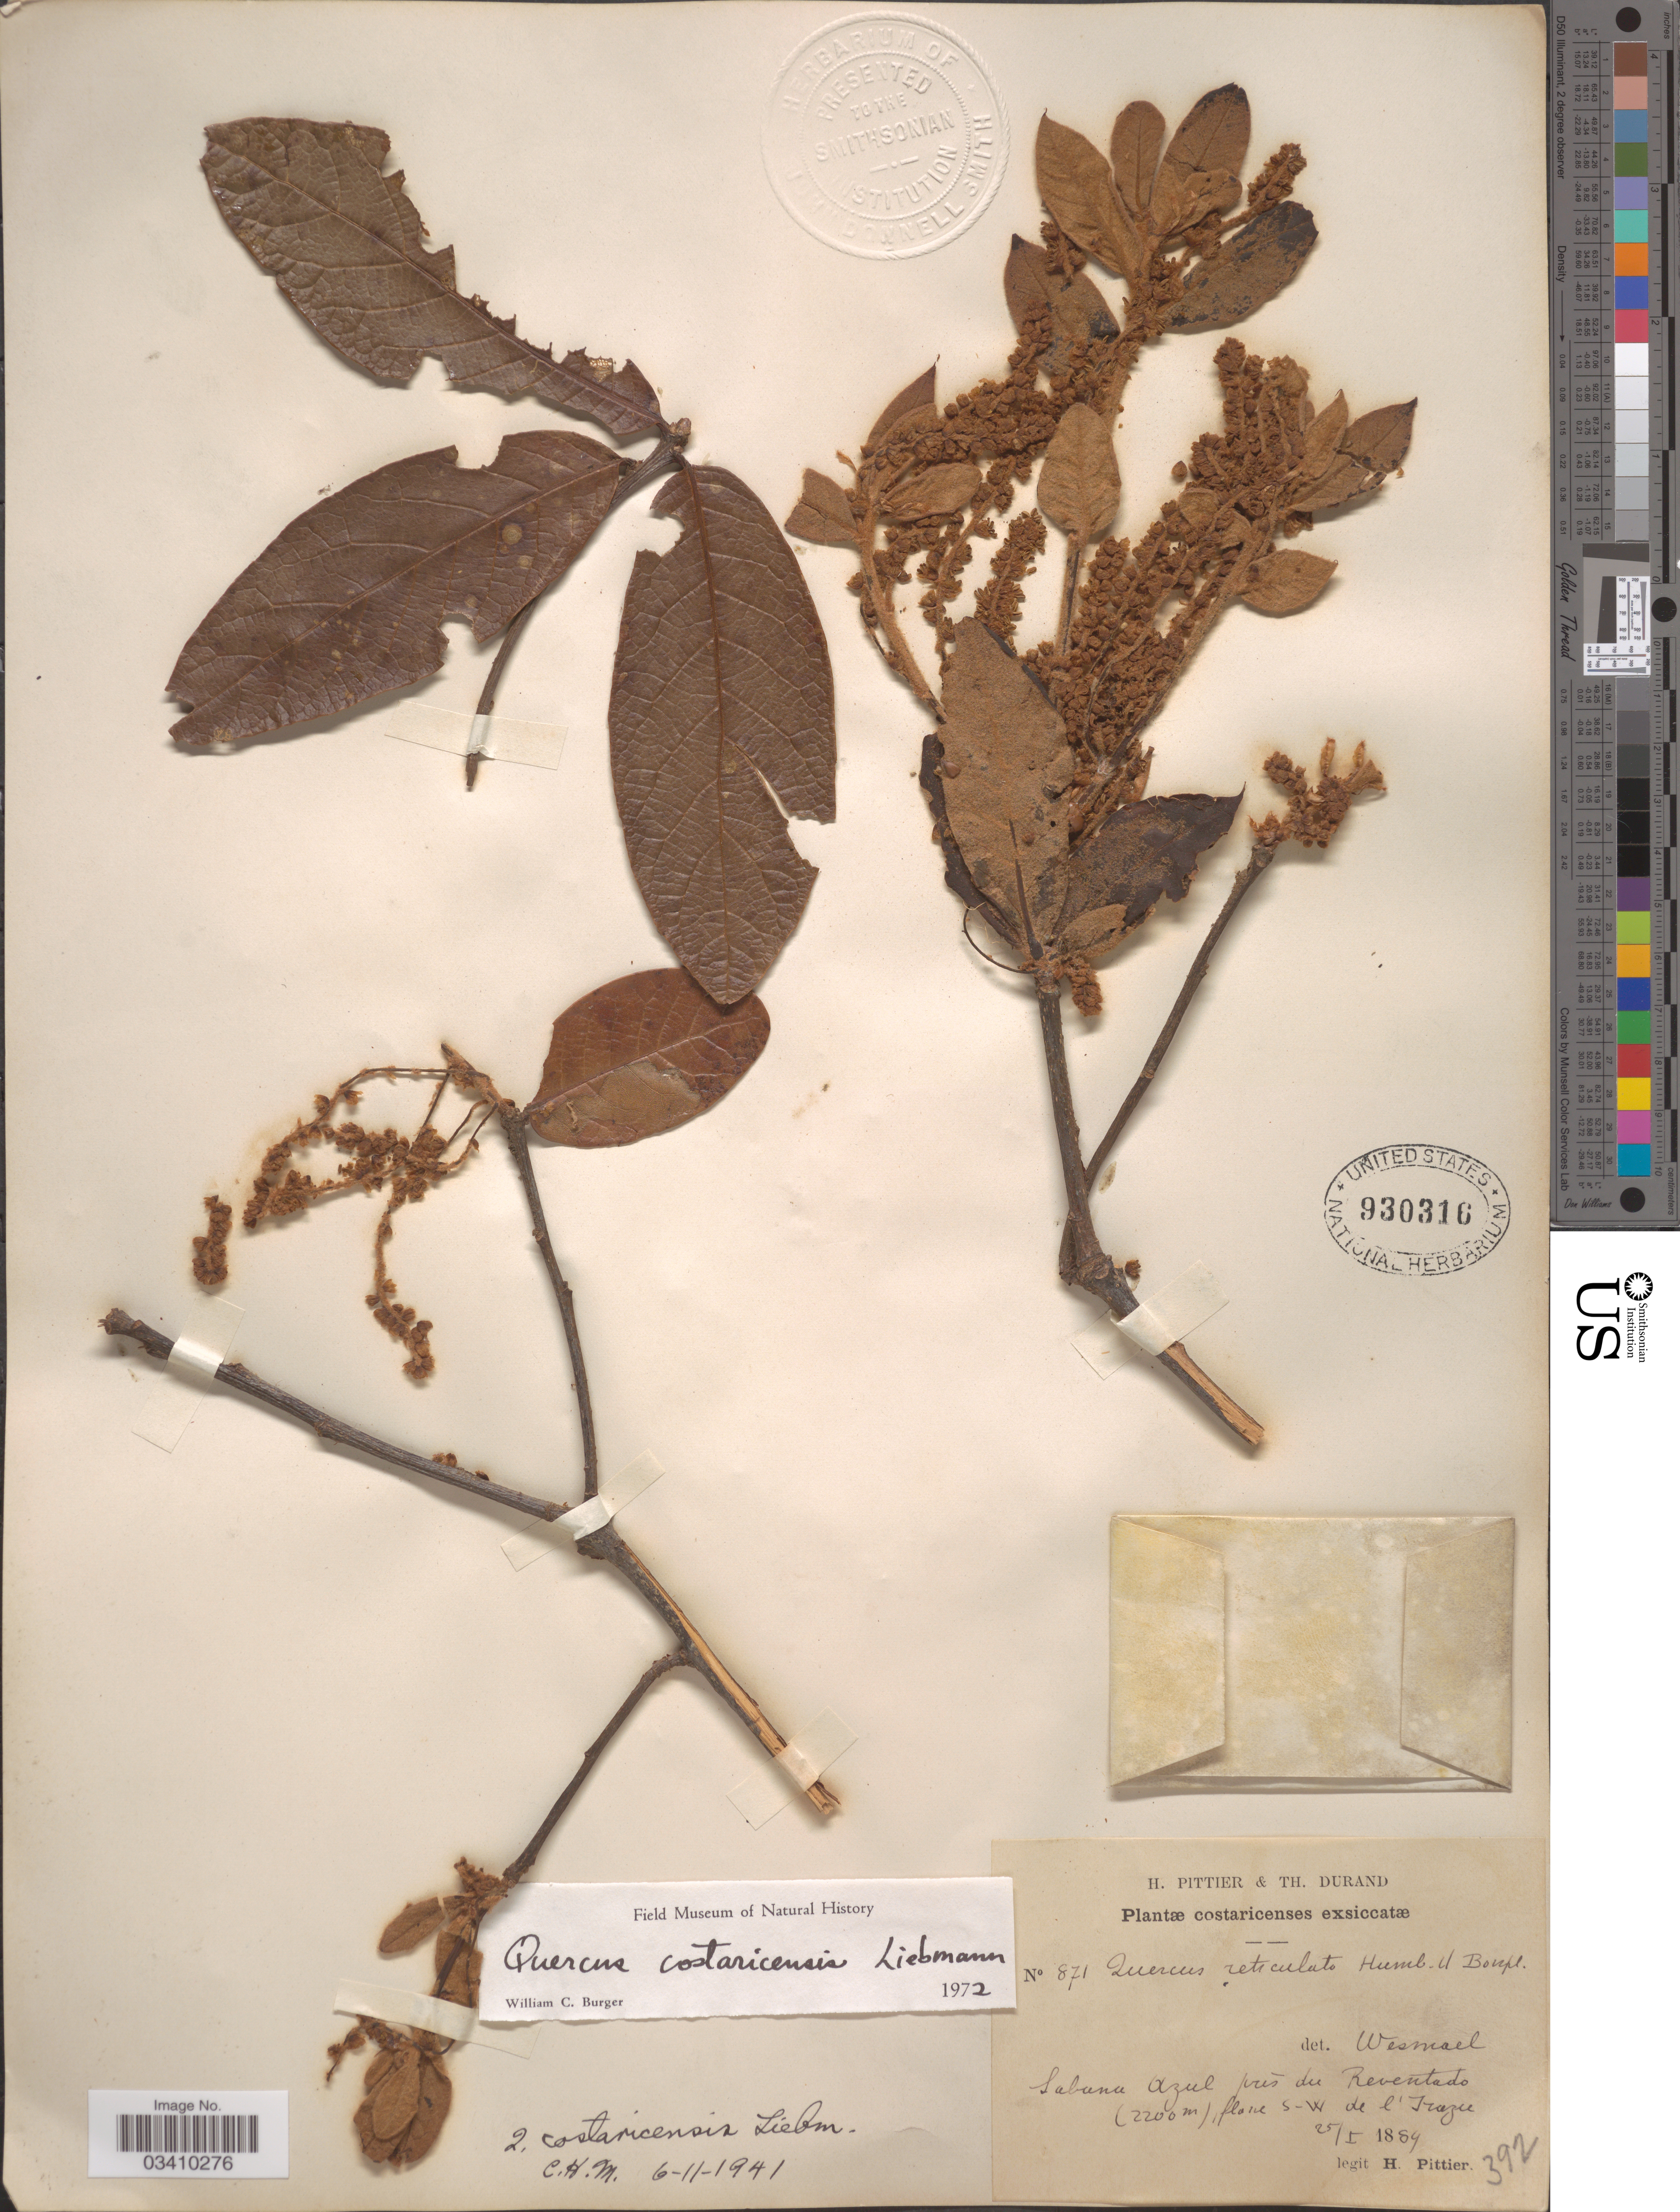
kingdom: Plantae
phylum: Tracheophyta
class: Magnoliopsida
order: Fagales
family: Fagaceae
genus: Quercus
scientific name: Quercus costaricensis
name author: Liebm.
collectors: H. F. Pittier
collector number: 871/ 392?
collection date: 1889-01-25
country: Costa Rica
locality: Sabana Azul près du Reventado, flanc S.W. de l'Irazu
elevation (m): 2200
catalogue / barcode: US 930316